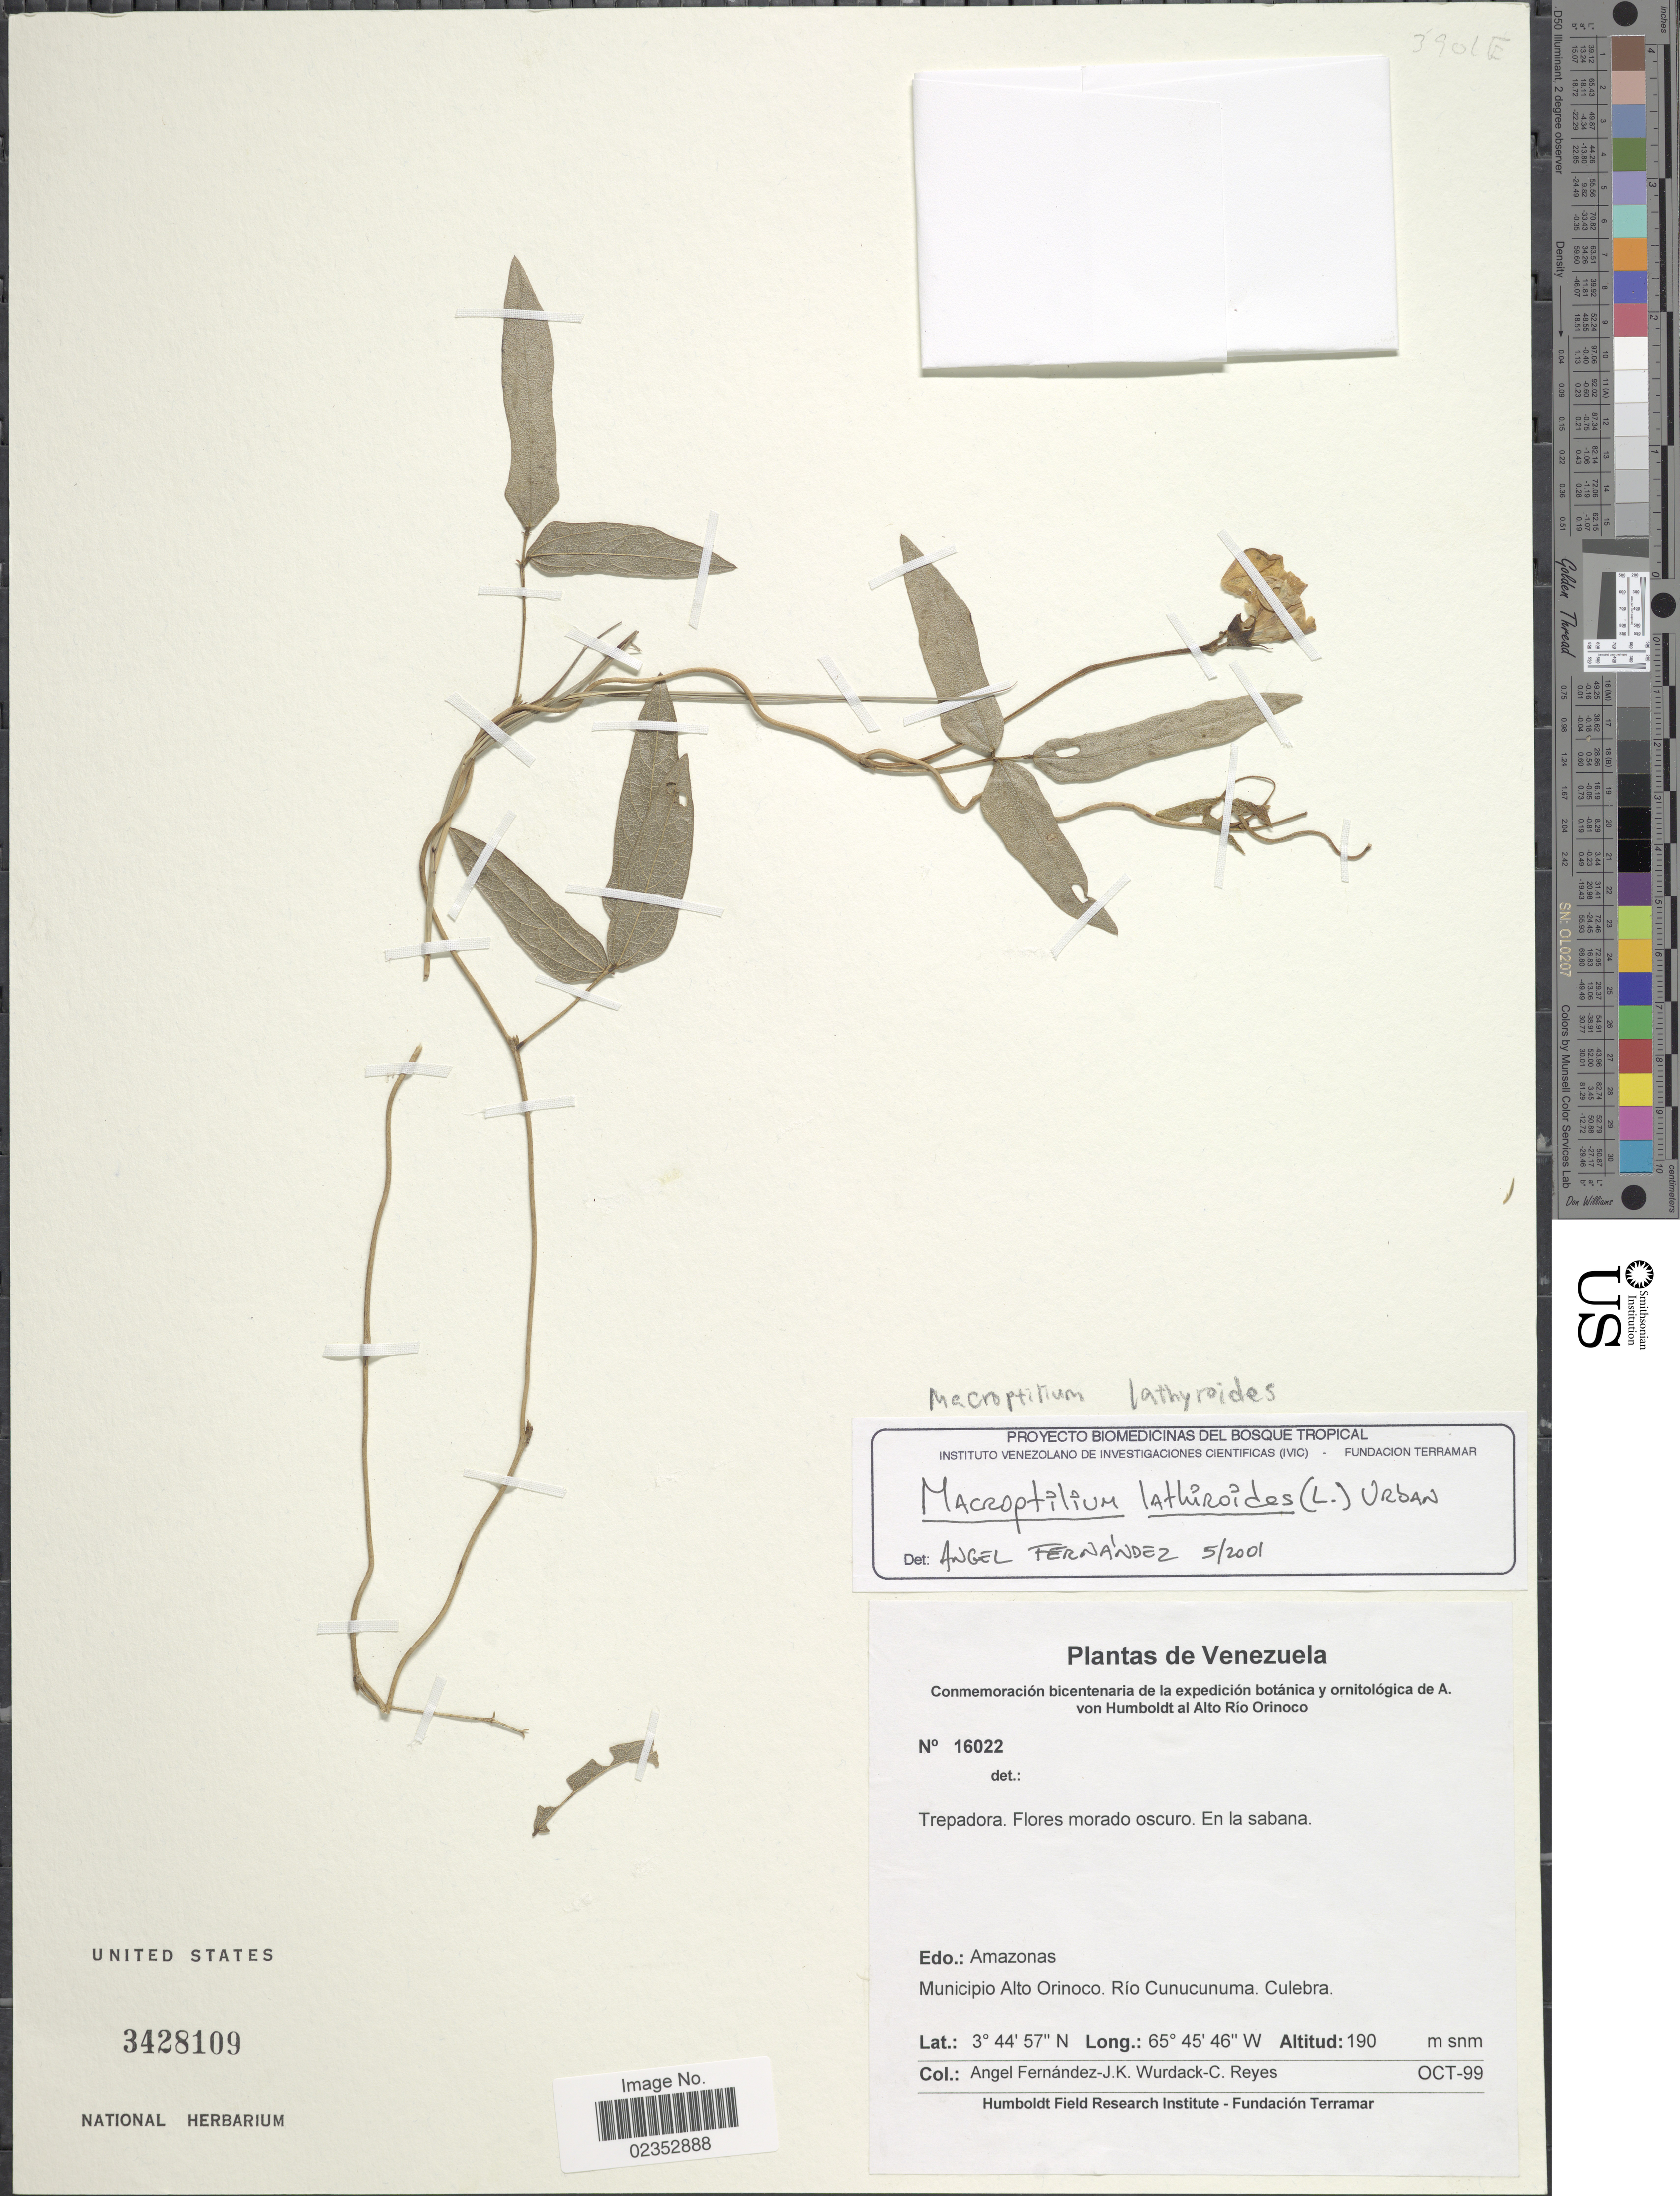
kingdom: Plantae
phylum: Tracheophyta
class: Magnoliopsida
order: Fabales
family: Fabaceae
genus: Macroptilium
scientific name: Macroptilium lathyroides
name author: (L.) Urb.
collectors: Á. Fernández, J. J. Wurdack & C. Reyes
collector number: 16022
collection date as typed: Transcribed d/m/y: /10/99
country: Venezuela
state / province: Amazonas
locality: Municipio Alto Orinoco, Rio Cunucunuma. Culebra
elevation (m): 190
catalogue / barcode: US 3428109